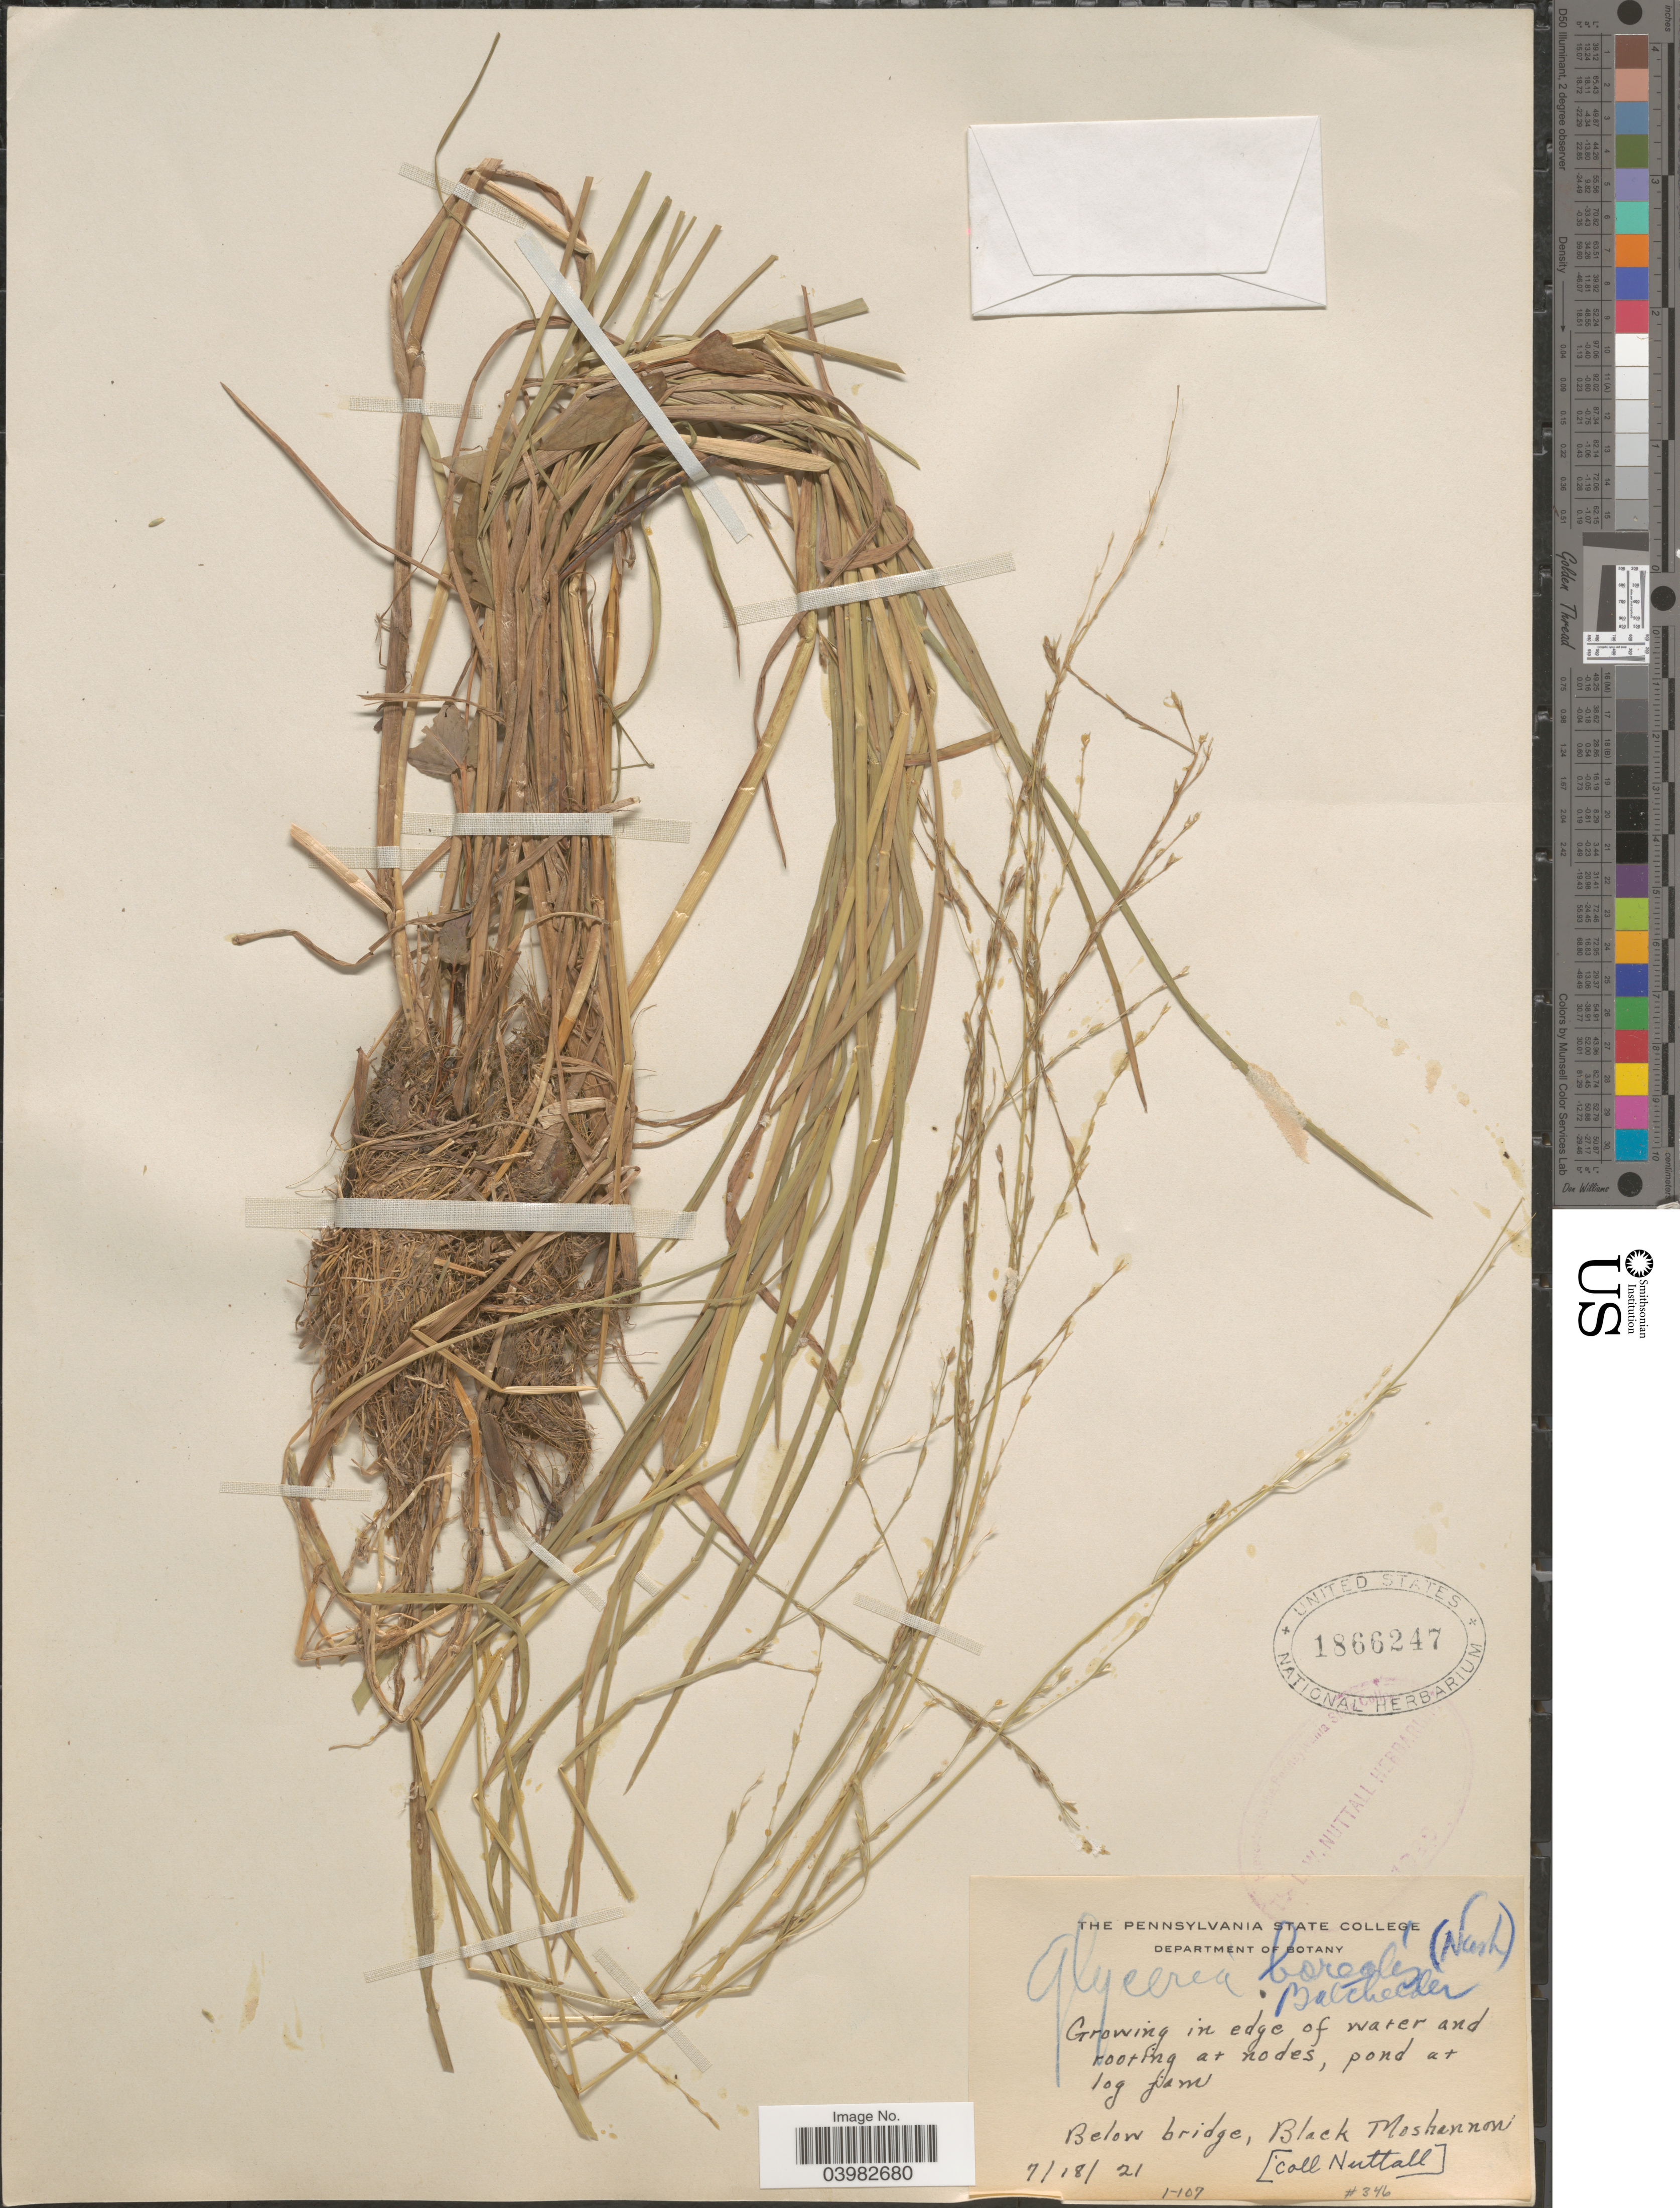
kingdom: Plantae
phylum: Tracheophyta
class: Liliopsida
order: Poales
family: Poaceae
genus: Glyceria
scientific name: Glyceria borealis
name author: (Nash) Batchelder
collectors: L. W. Nuttall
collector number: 346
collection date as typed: Transcribed d/m/y: 18/7/21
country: United States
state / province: Pennsylvania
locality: Below bridge, Black Moshennon.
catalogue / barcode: US 1866247